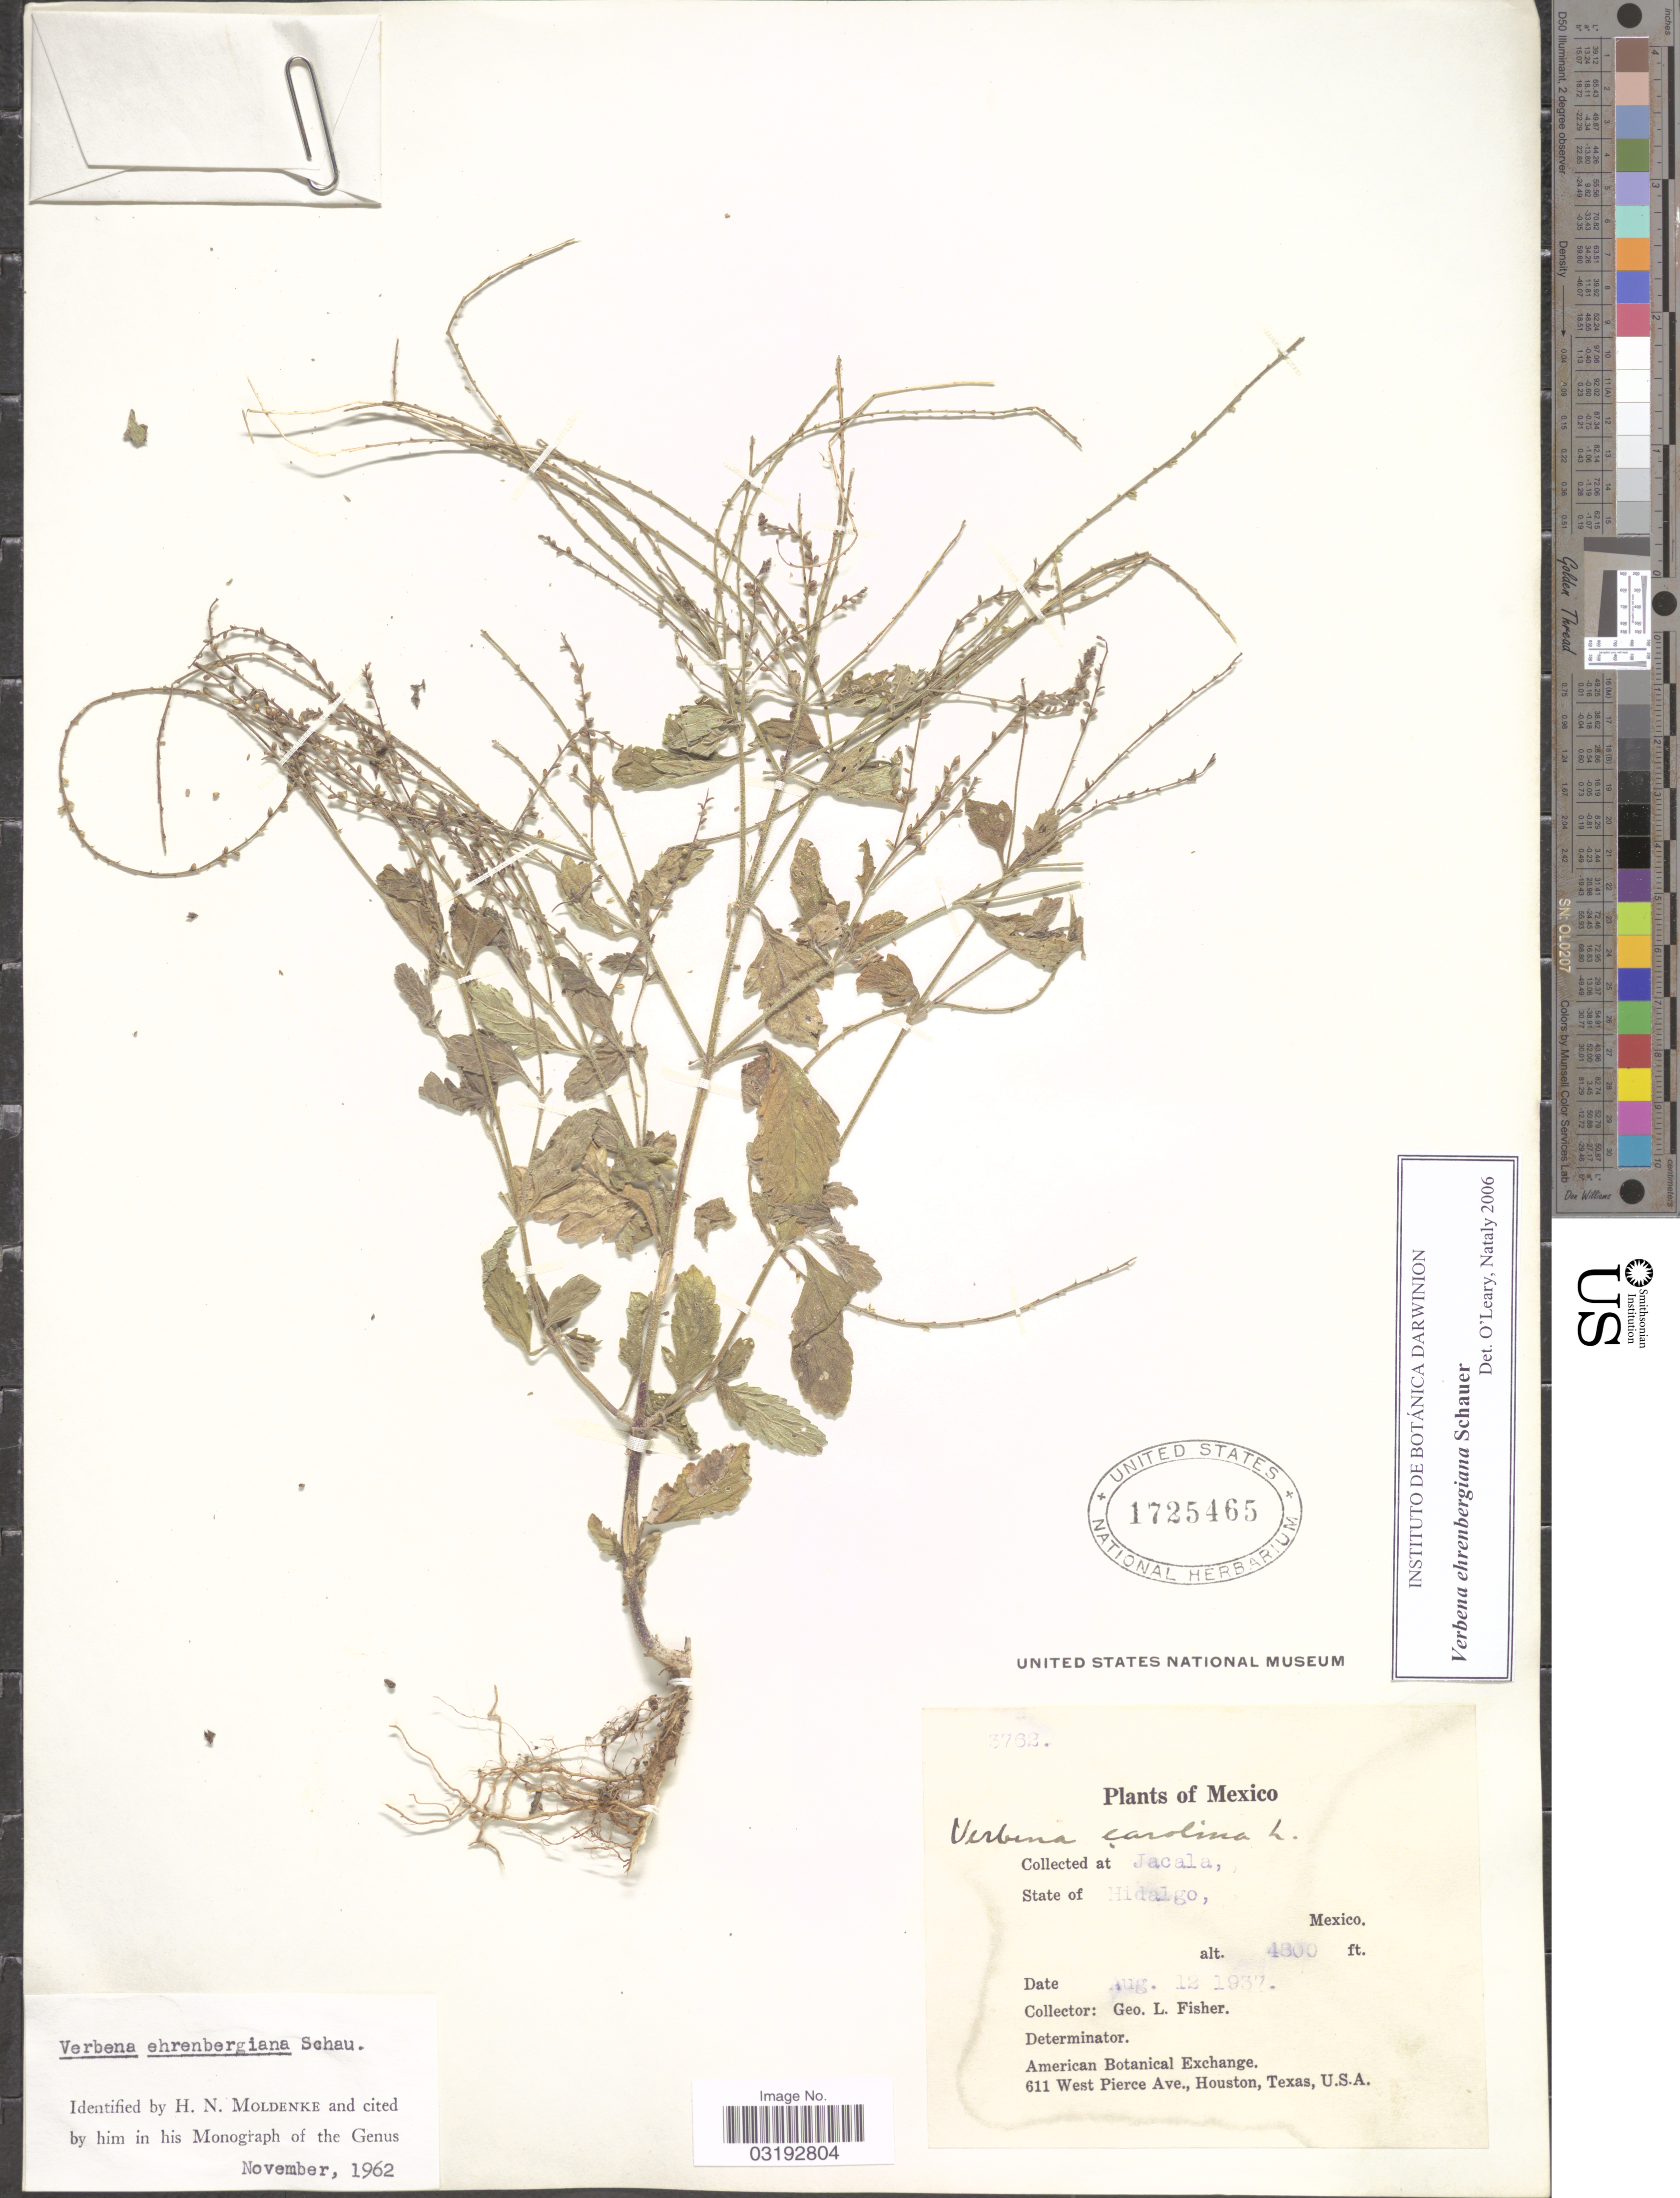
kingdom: Plantae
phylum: Tracheophyta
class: Magnoliopsida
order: Lamiales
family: Verbenaceae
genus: Verbena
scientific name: Verbena ehrenbergiana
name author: S. Schauer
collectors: G. L. Fisher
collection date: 1937-08-12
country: Mexico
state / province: Hidalgo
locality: Jacala.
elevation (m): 1463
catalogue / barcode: US 1725465